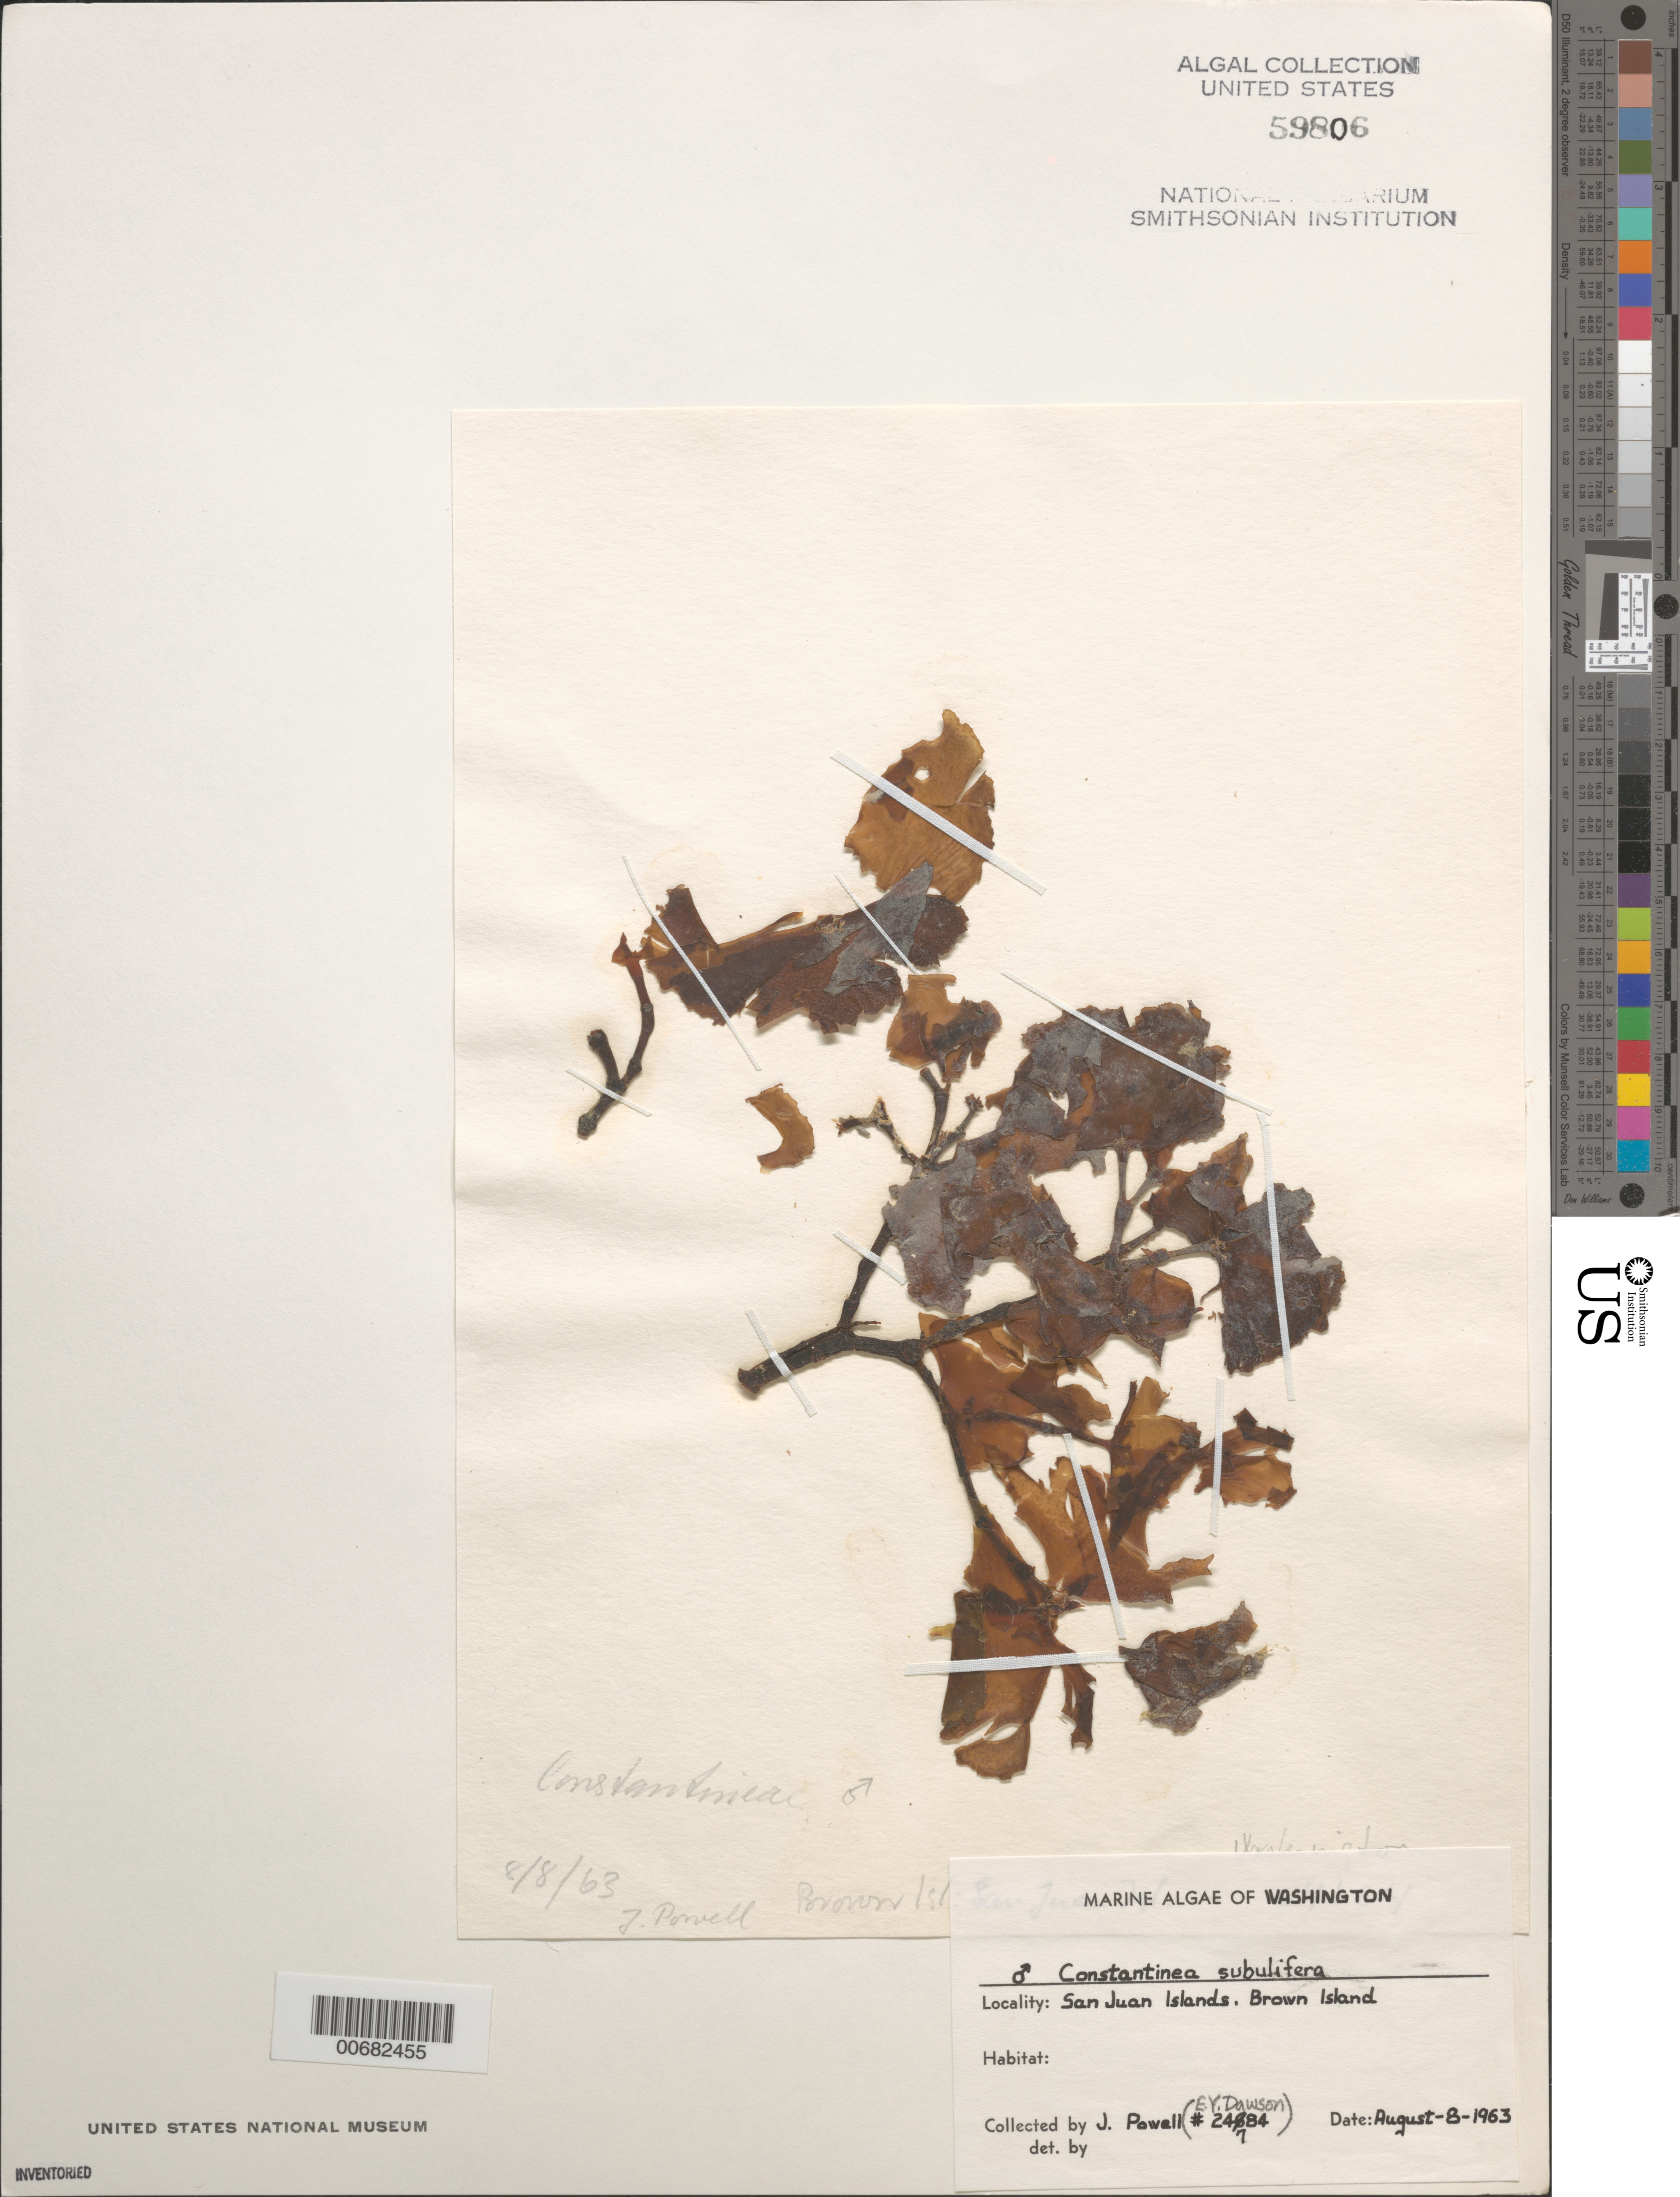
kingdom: Plantae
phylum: Rhodophyta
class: Florideophyceae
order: Gigartinales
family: Dumontiaceae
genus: Constantinea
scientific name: Constantinea subulifera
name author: Setch.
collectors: J. Powell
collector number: EYD 24784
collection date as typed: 08 Aug 1963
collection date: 1963-08-08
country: United States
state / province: Washington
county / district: San Juan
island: Brown Island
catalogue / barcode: US 59806